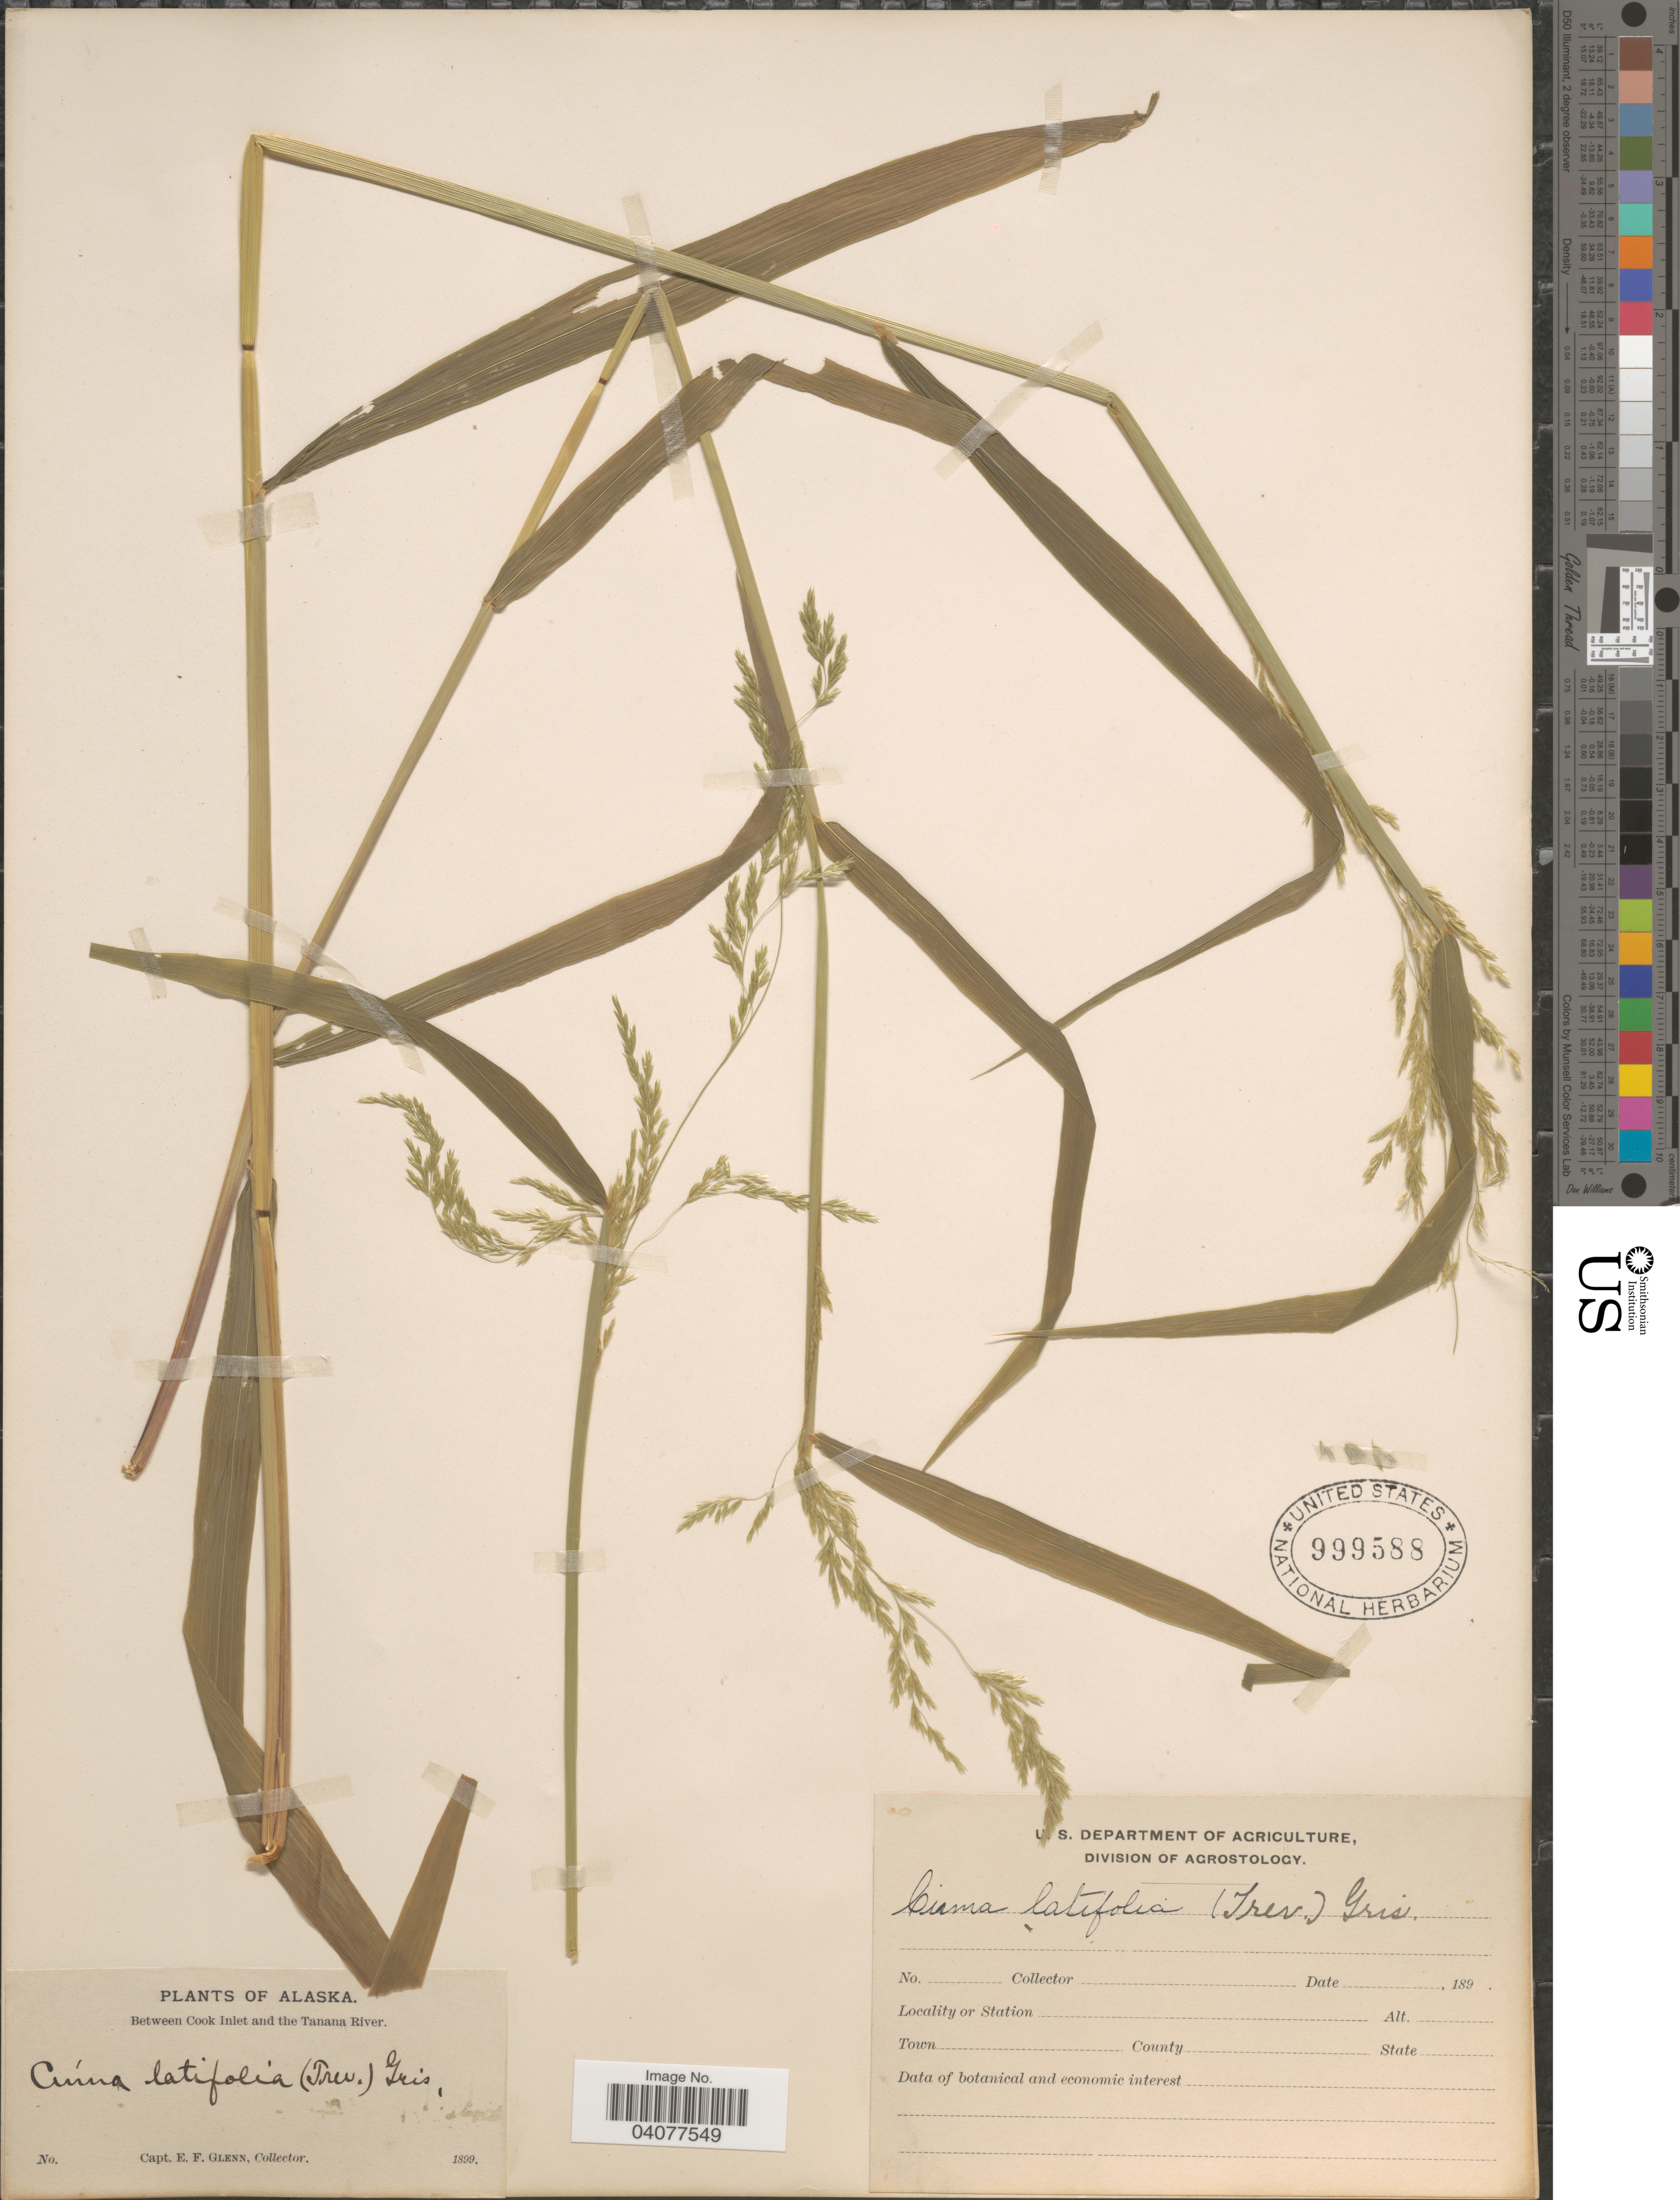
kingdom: Plantae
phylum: Tracheophyta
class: Liliopsida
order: Poales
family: Poaceae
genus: Cinna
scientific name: Cinna latifolia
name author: (Trevir. ex Goeppert) Griseb.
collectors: E. Glenn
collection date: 1899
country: United States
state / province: Alaska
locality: Between Cook Inlet and the Tanana River.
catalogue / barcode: US 999588